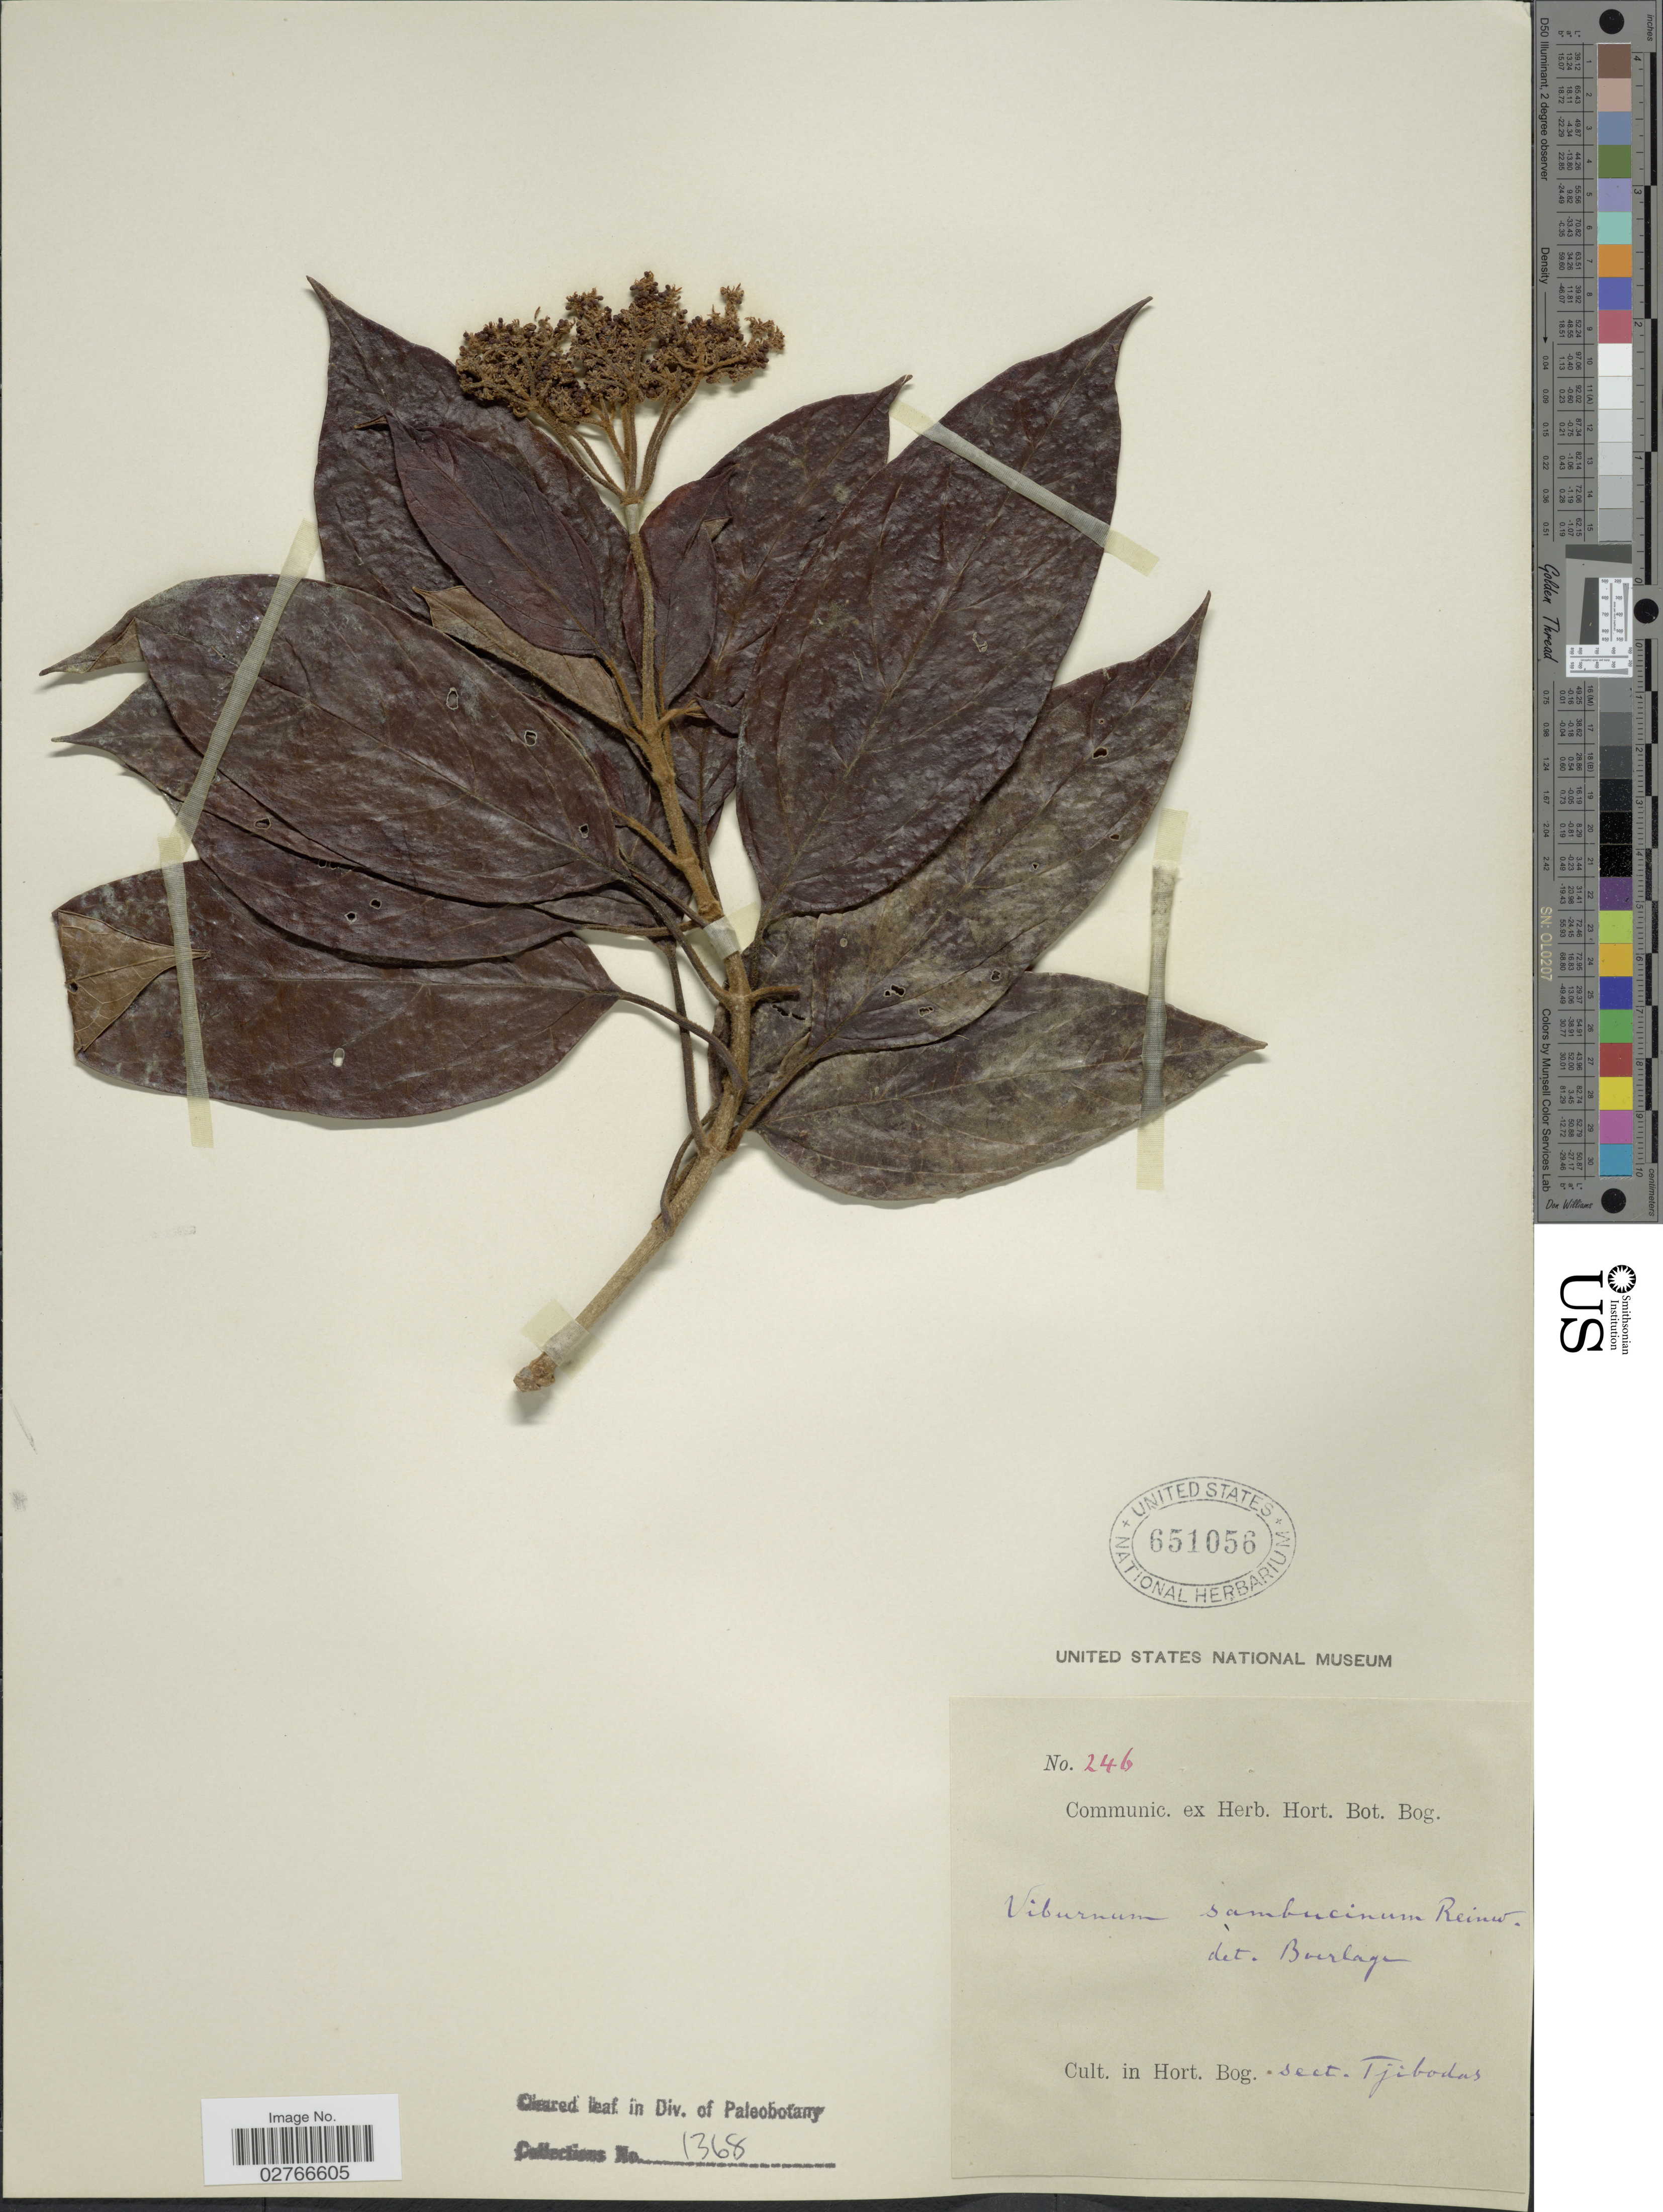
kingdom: Plantae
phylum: Tracheophyta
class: Magnoliopsida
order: Dipsacales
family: Viburnaceae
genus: Viburnum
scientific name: Viburnum sambucinum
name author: Reinw. ex Blume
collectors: ex herb. Hort. Bot. Bog.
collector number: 246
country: Indonesia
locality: Hort. Bog. sect. Tjibodas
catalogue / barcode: US 651056